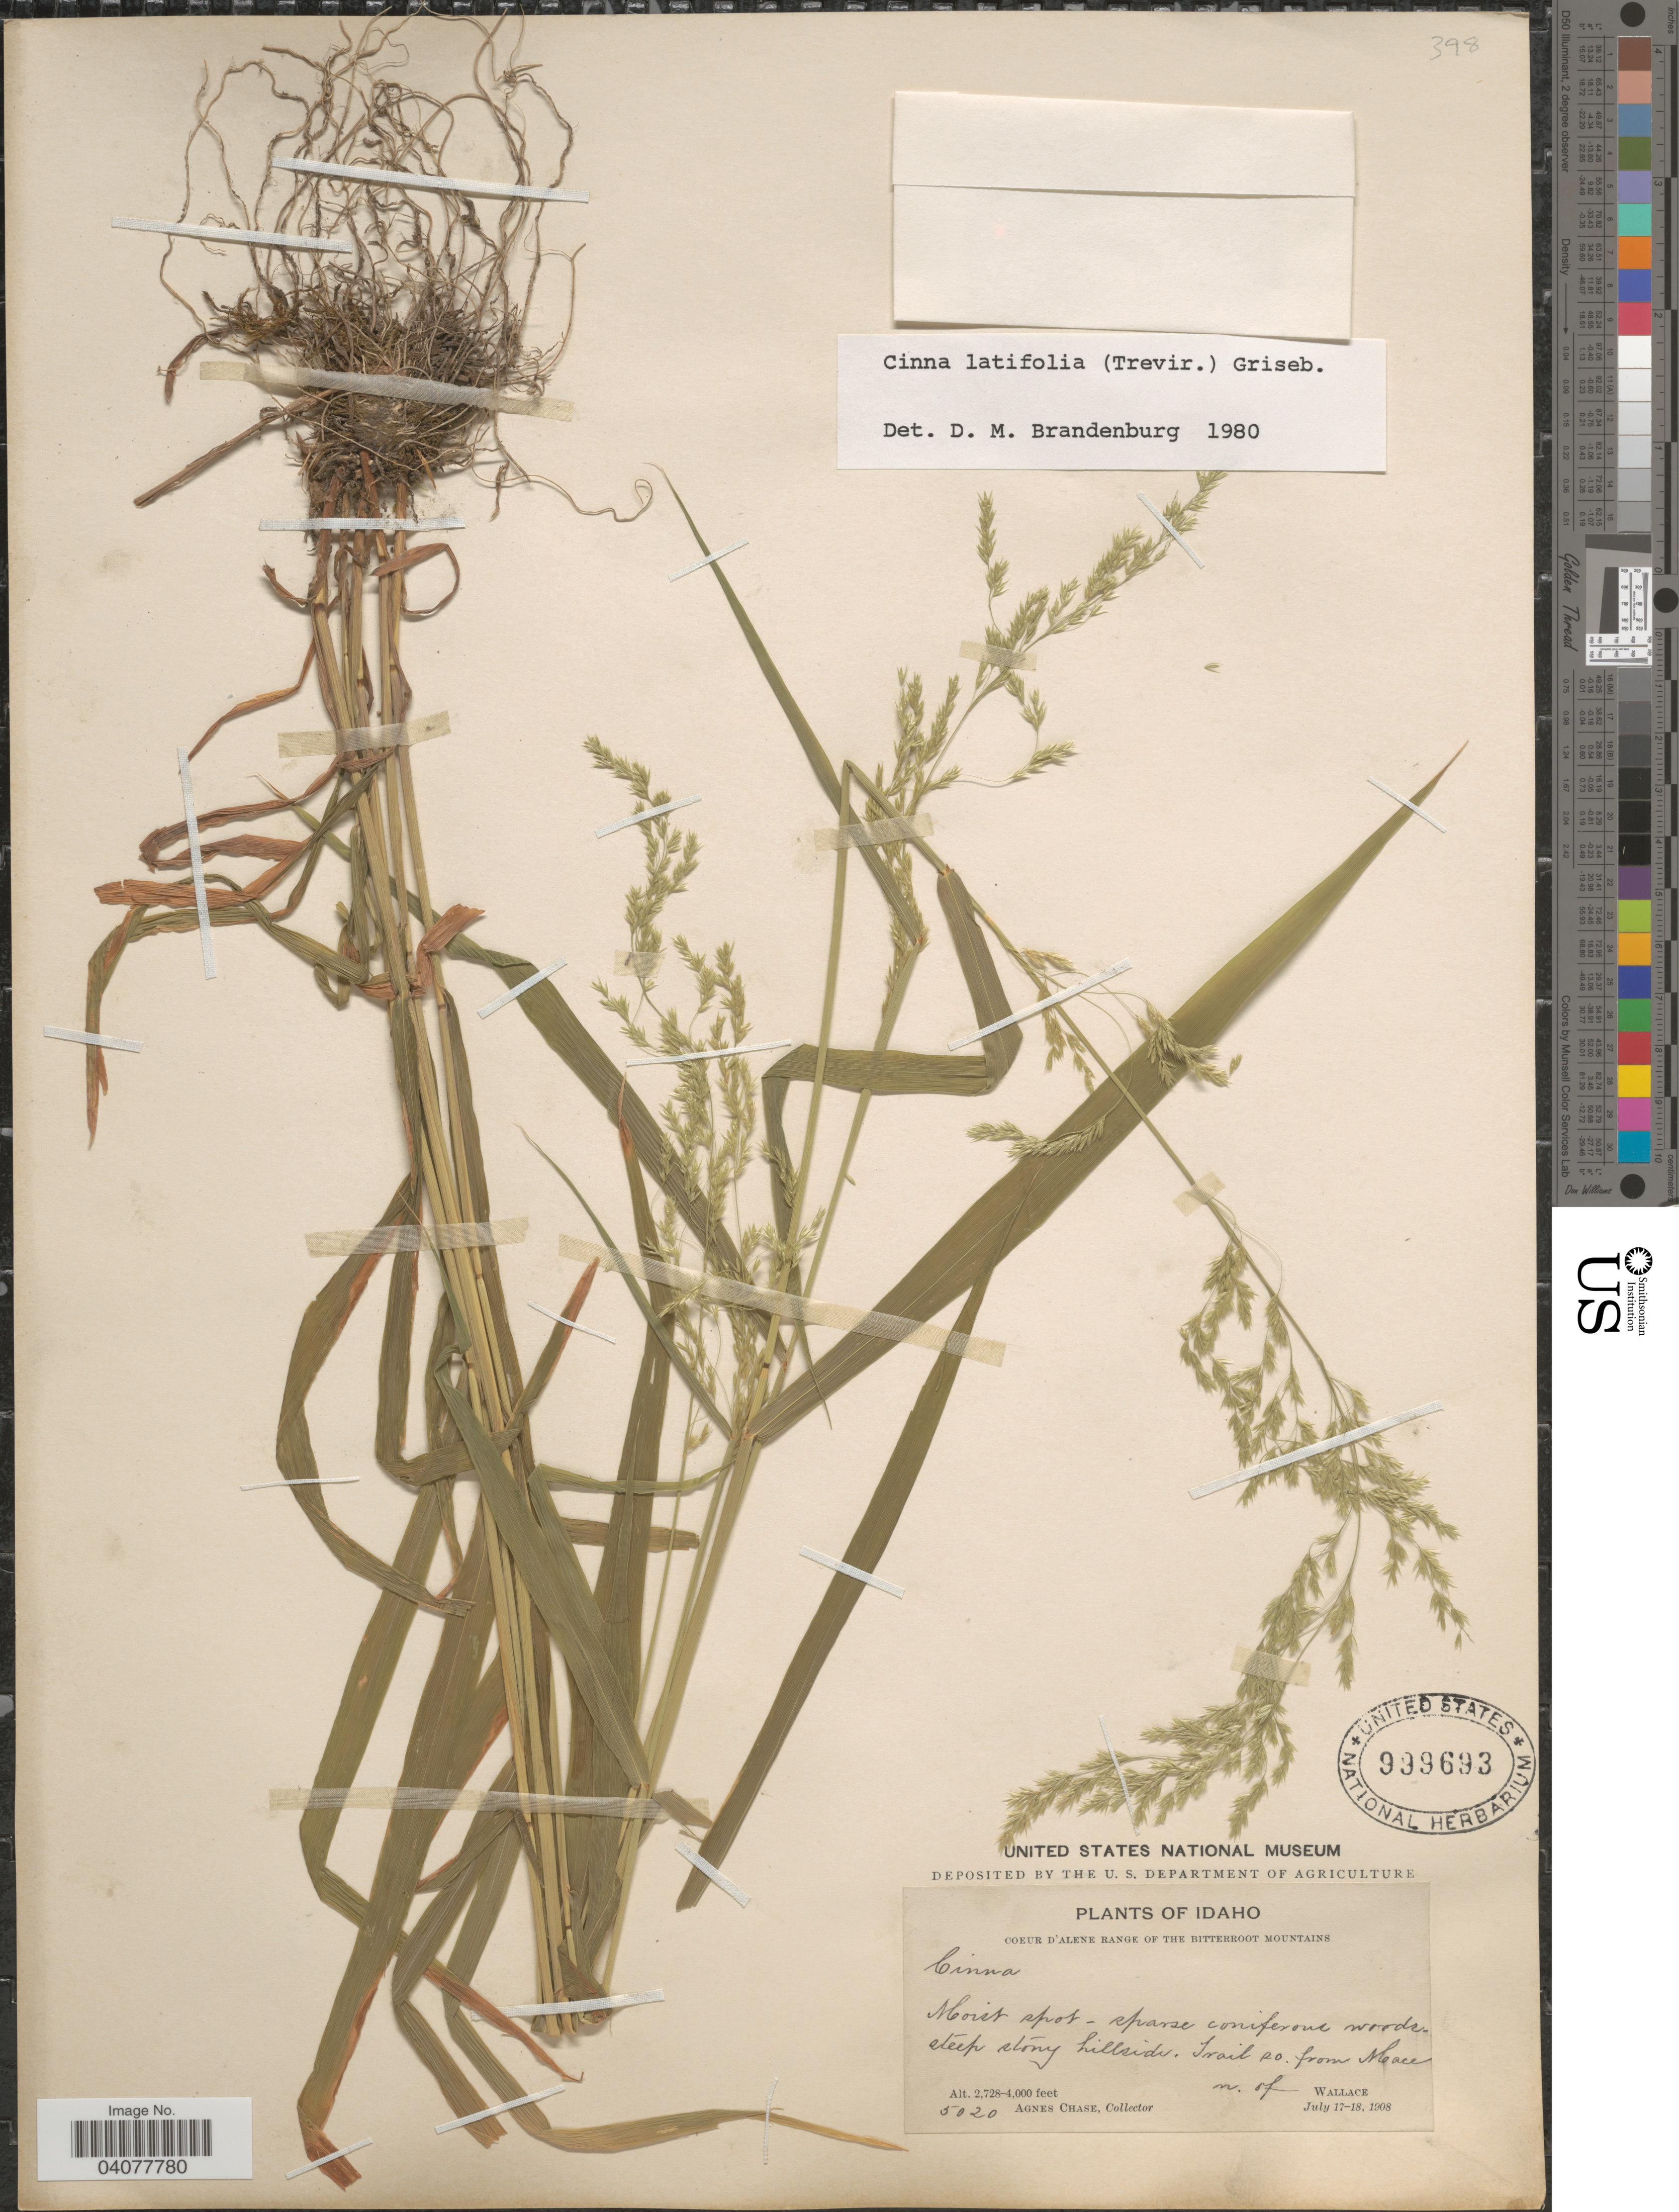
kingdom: Plantae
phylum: Tracheophyta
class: Liliopsida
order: Poales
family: Poaceae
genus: Cinna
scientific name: Cinna latifolia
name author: (Trevir. ex Goeppert) Griseb.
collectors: A. Chase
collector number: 5020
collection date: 1908-07-17/1908-07-18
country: United States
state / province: Idaho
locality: Coeur d' Alene Range of the Bitterroot Mountains. Trail so. from Mace n. of Wallace.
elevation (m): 831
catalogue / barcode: US 999693